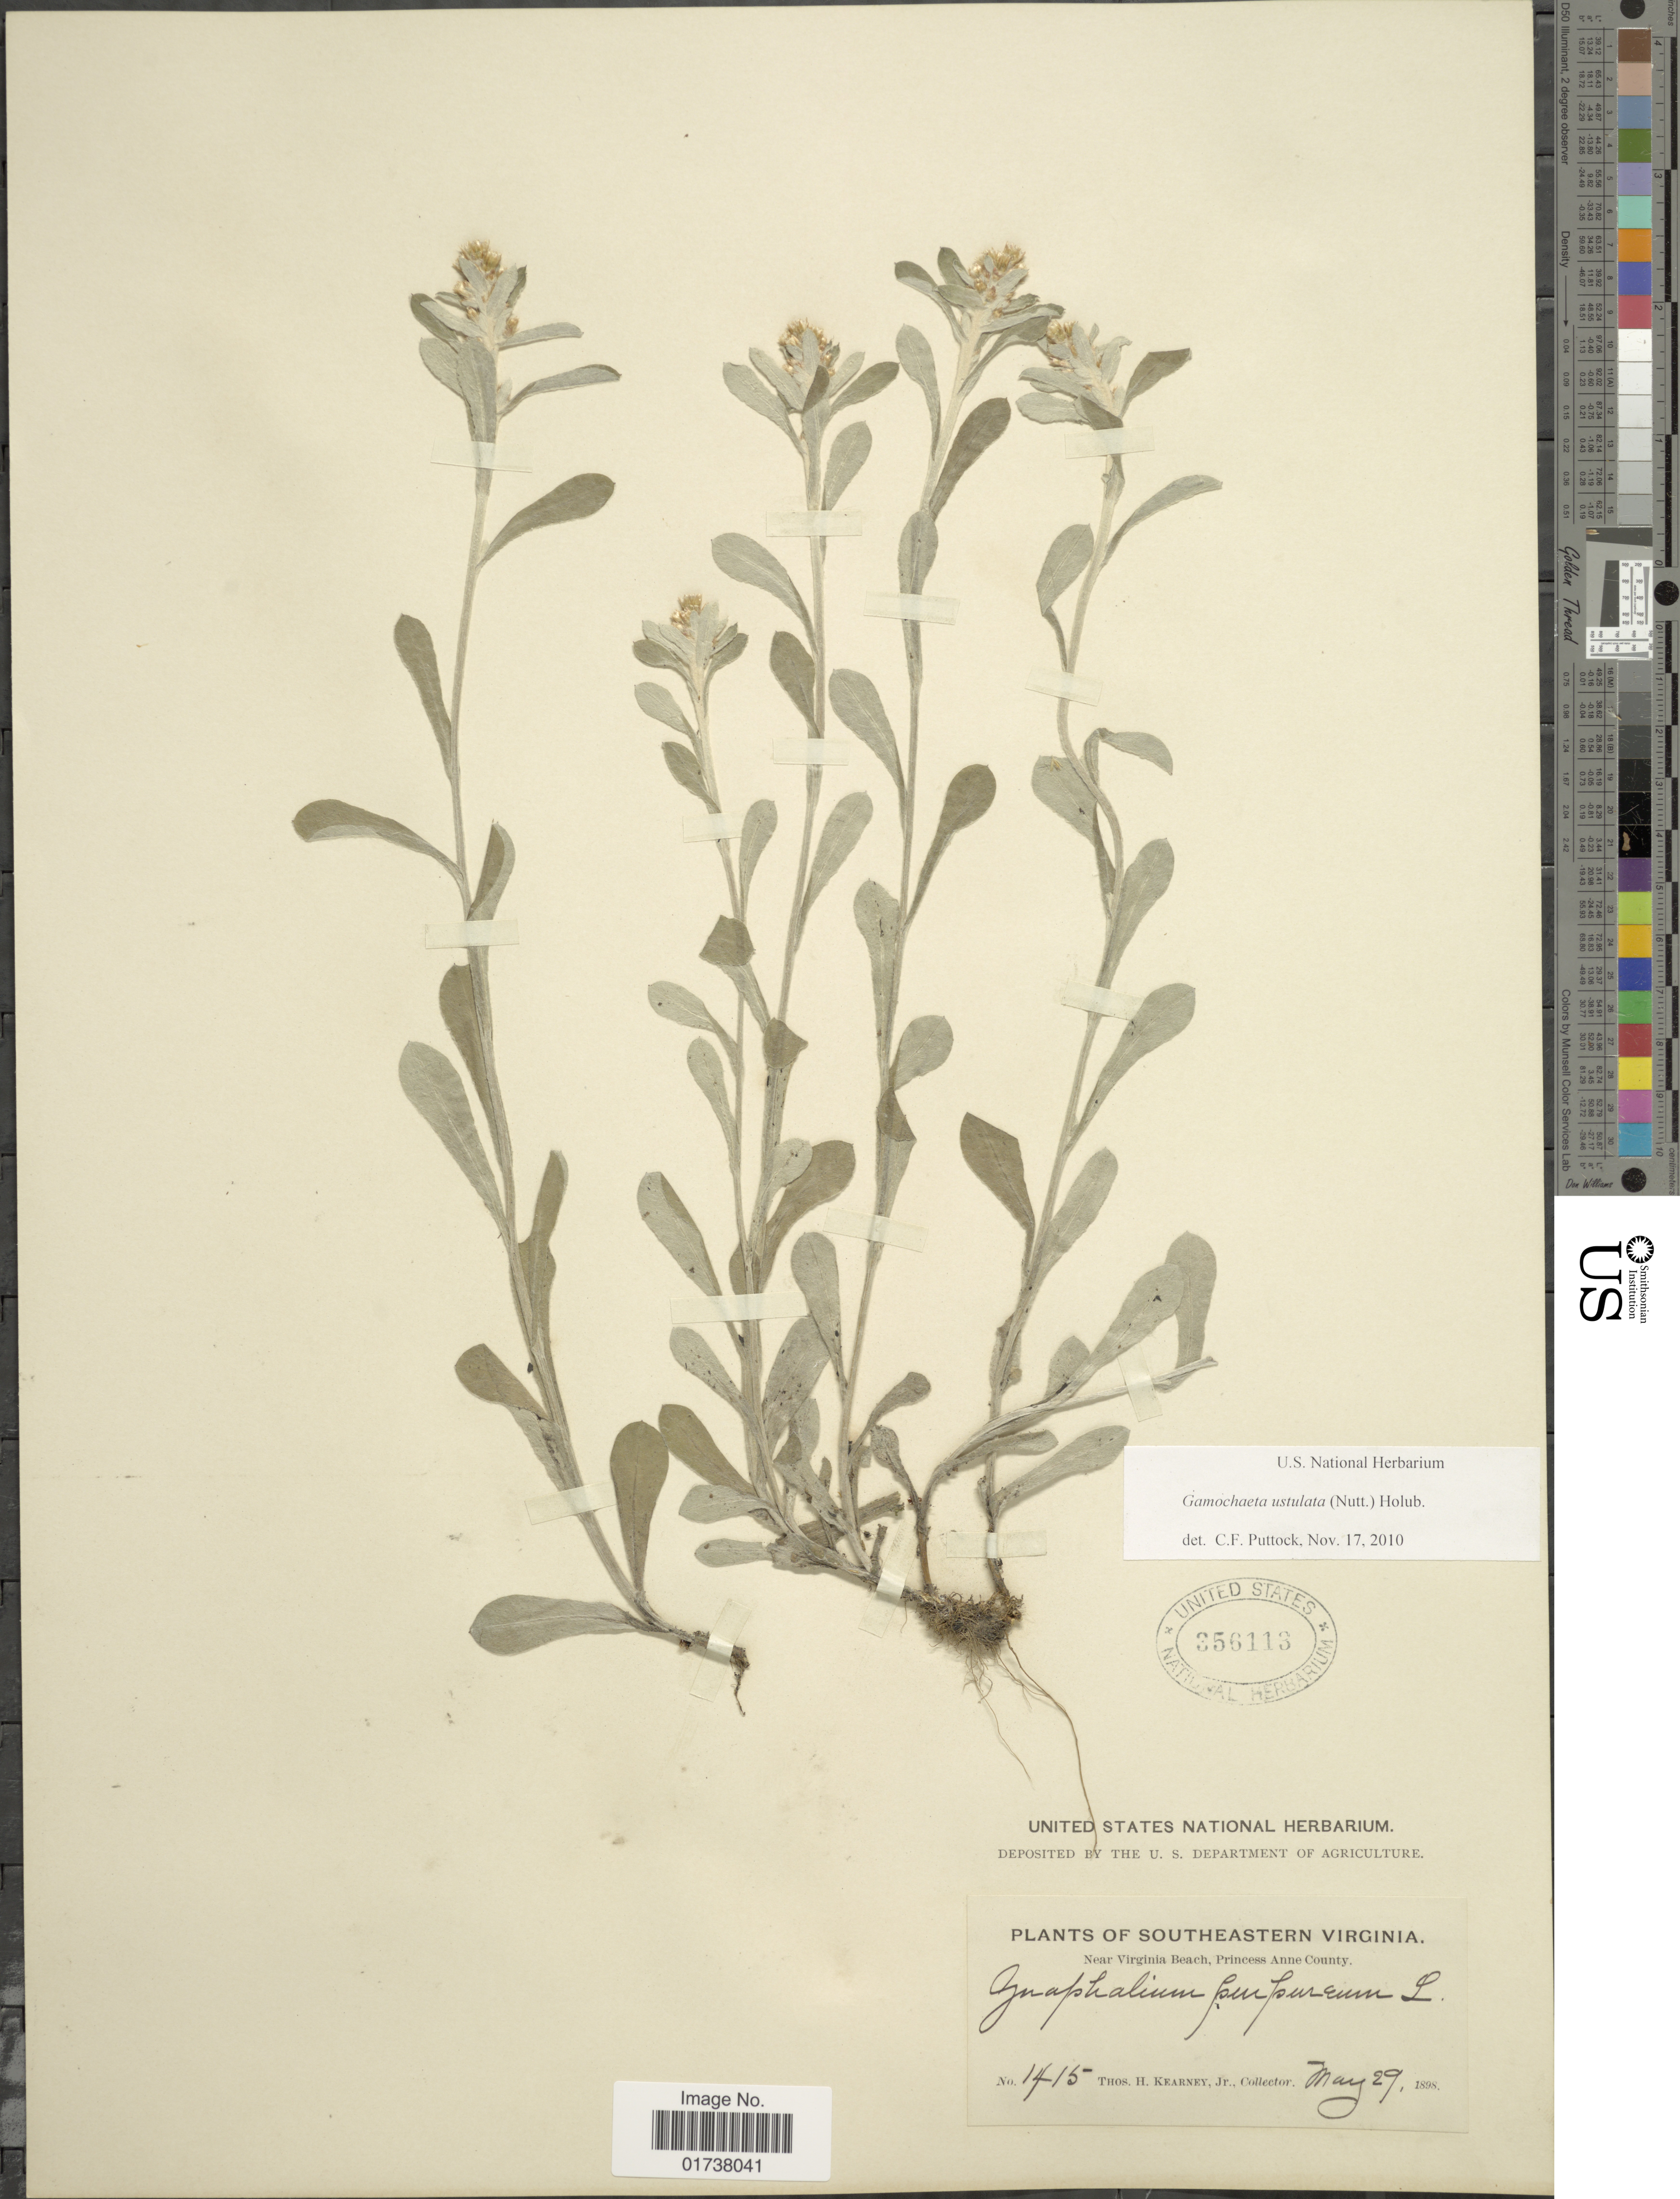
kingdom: Plantae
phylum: Tracheophyta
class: Magnoliopsida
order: Asterales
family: Asteraceae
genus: Gamochaeta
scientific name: Gamochaeta ustulata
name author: (Nutt.) Holub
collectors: T. H. Kearney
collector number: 1415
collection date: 1898-05-29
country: United States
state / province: Virginia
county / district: City of Virginia Beach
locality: Southeastern Virginia, Near Virginia Beach, Princess Anne (=historic county name) County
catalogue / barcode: US 356113